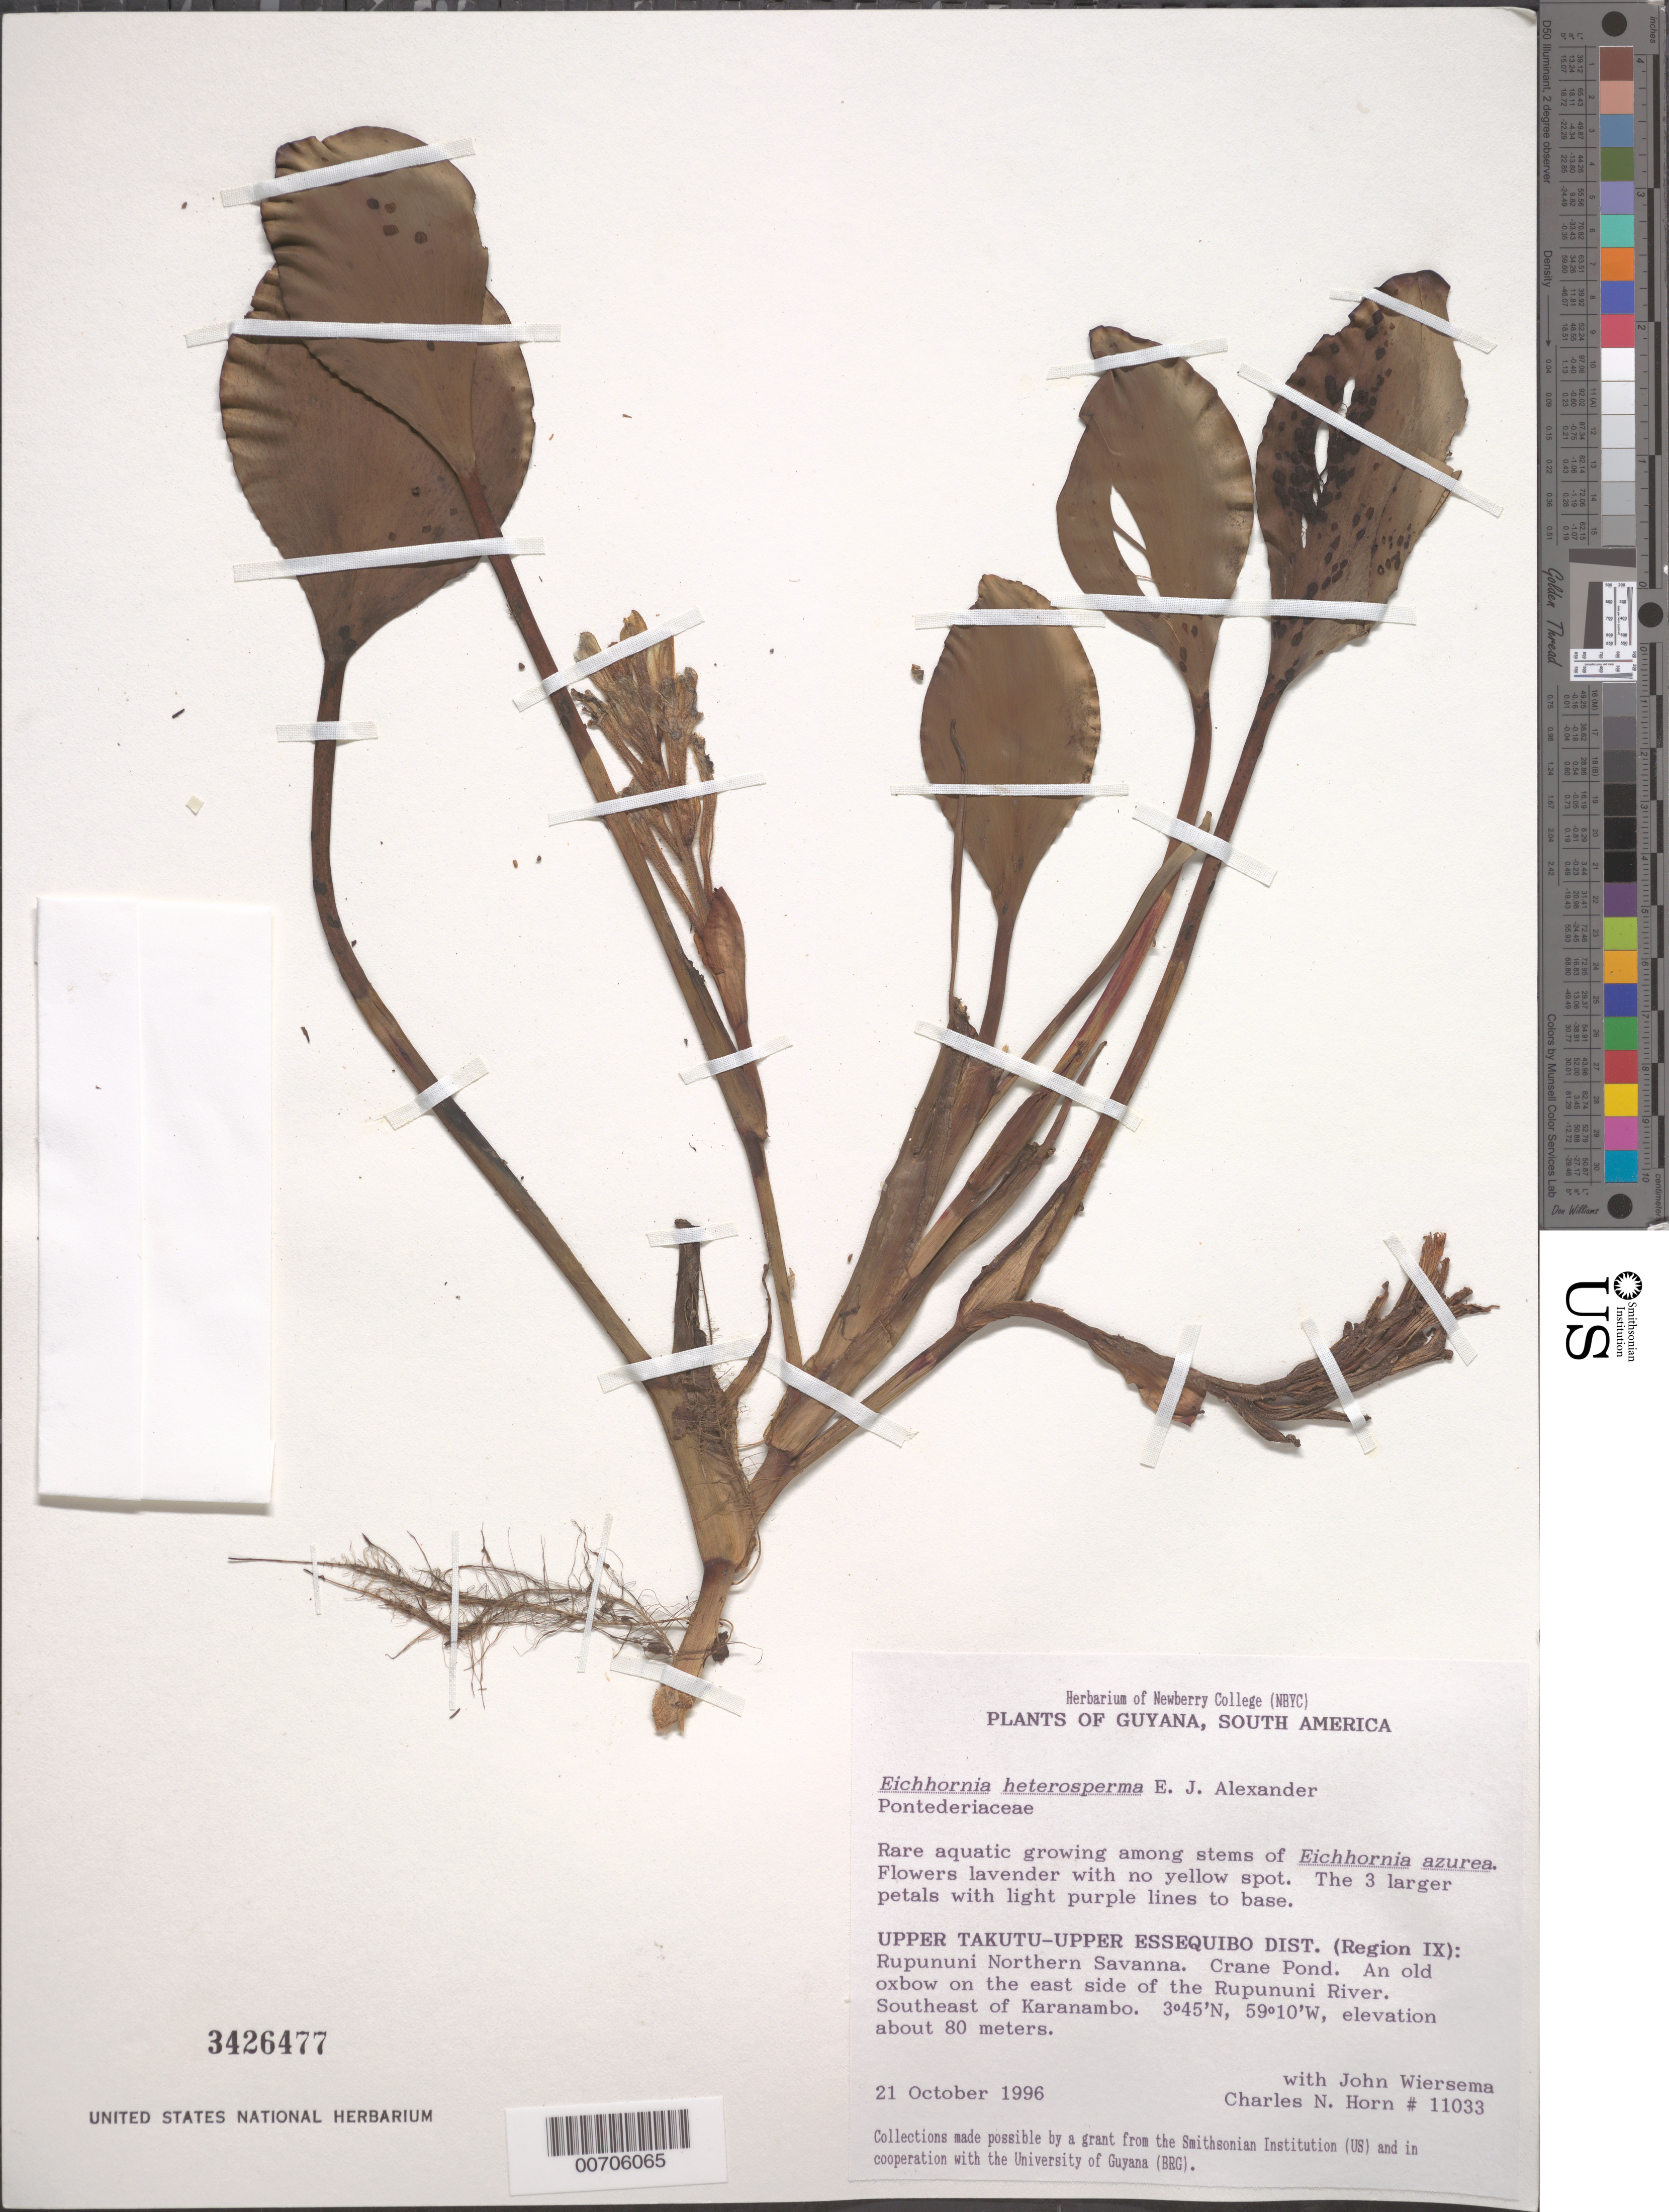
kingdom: Plantae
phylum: Tracheophyta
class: Liliopsida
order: Commelinales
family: Pontederiaceae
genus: Eichhornia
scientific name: Eichhornia heterosperma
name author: Alexander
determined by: Horn, Charles N.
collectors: C. N. Horn & J. H. Wiersema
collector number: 11033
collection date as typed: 21-Oct-96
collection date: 1996-10-21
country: Guyana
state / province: U. Takutu-U. Essequibo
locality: Rupununi Northern Savanna, Crane Pond, an old oxbow on the east side of the Rupununi River, SE of Karanambo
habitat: Growing among stems of Eichhornia azurea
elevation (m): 80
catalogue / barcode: US 3426477